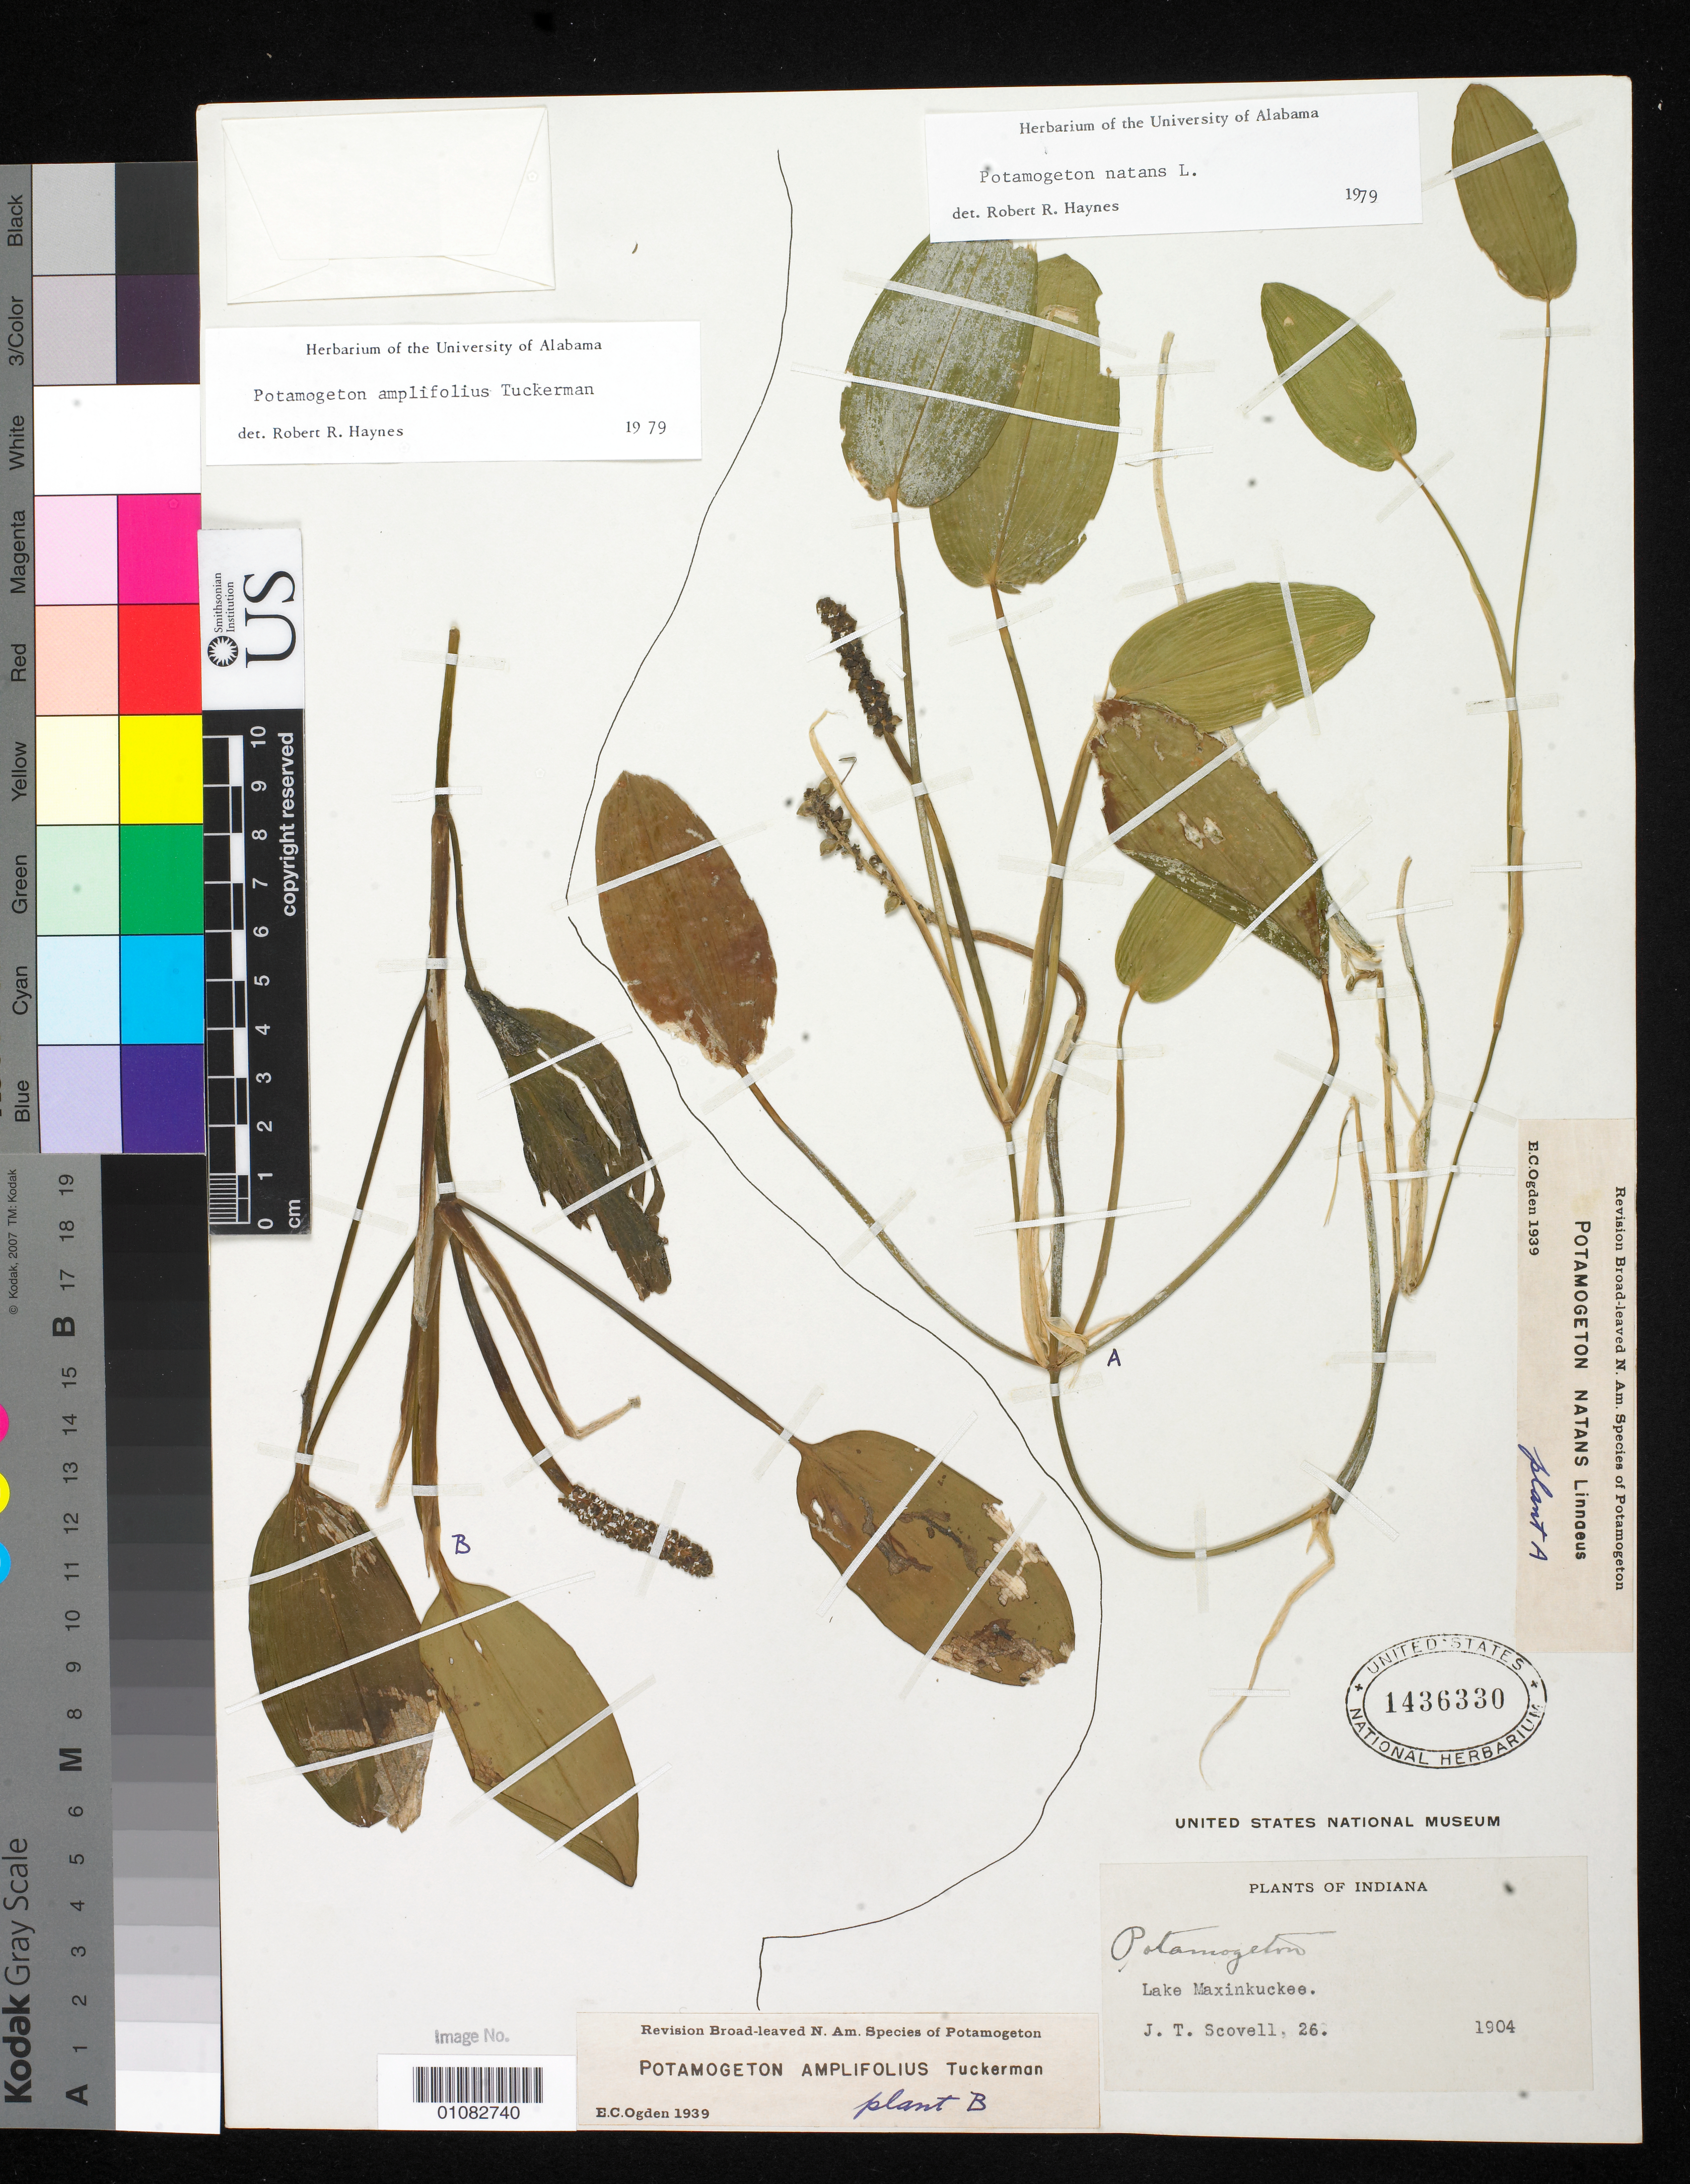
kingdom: Plantae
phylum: Tracheophyta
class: Liliopsida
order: Alismatales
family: Potamogetonaceae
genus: Potamogeton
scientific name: Potamogeton amplifolius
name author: Tuckerm.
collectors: J. T. Scovell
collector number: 26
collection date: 1904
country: United States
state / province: Indiana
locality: Lake Maxinkuckee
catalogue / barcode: US 1436330